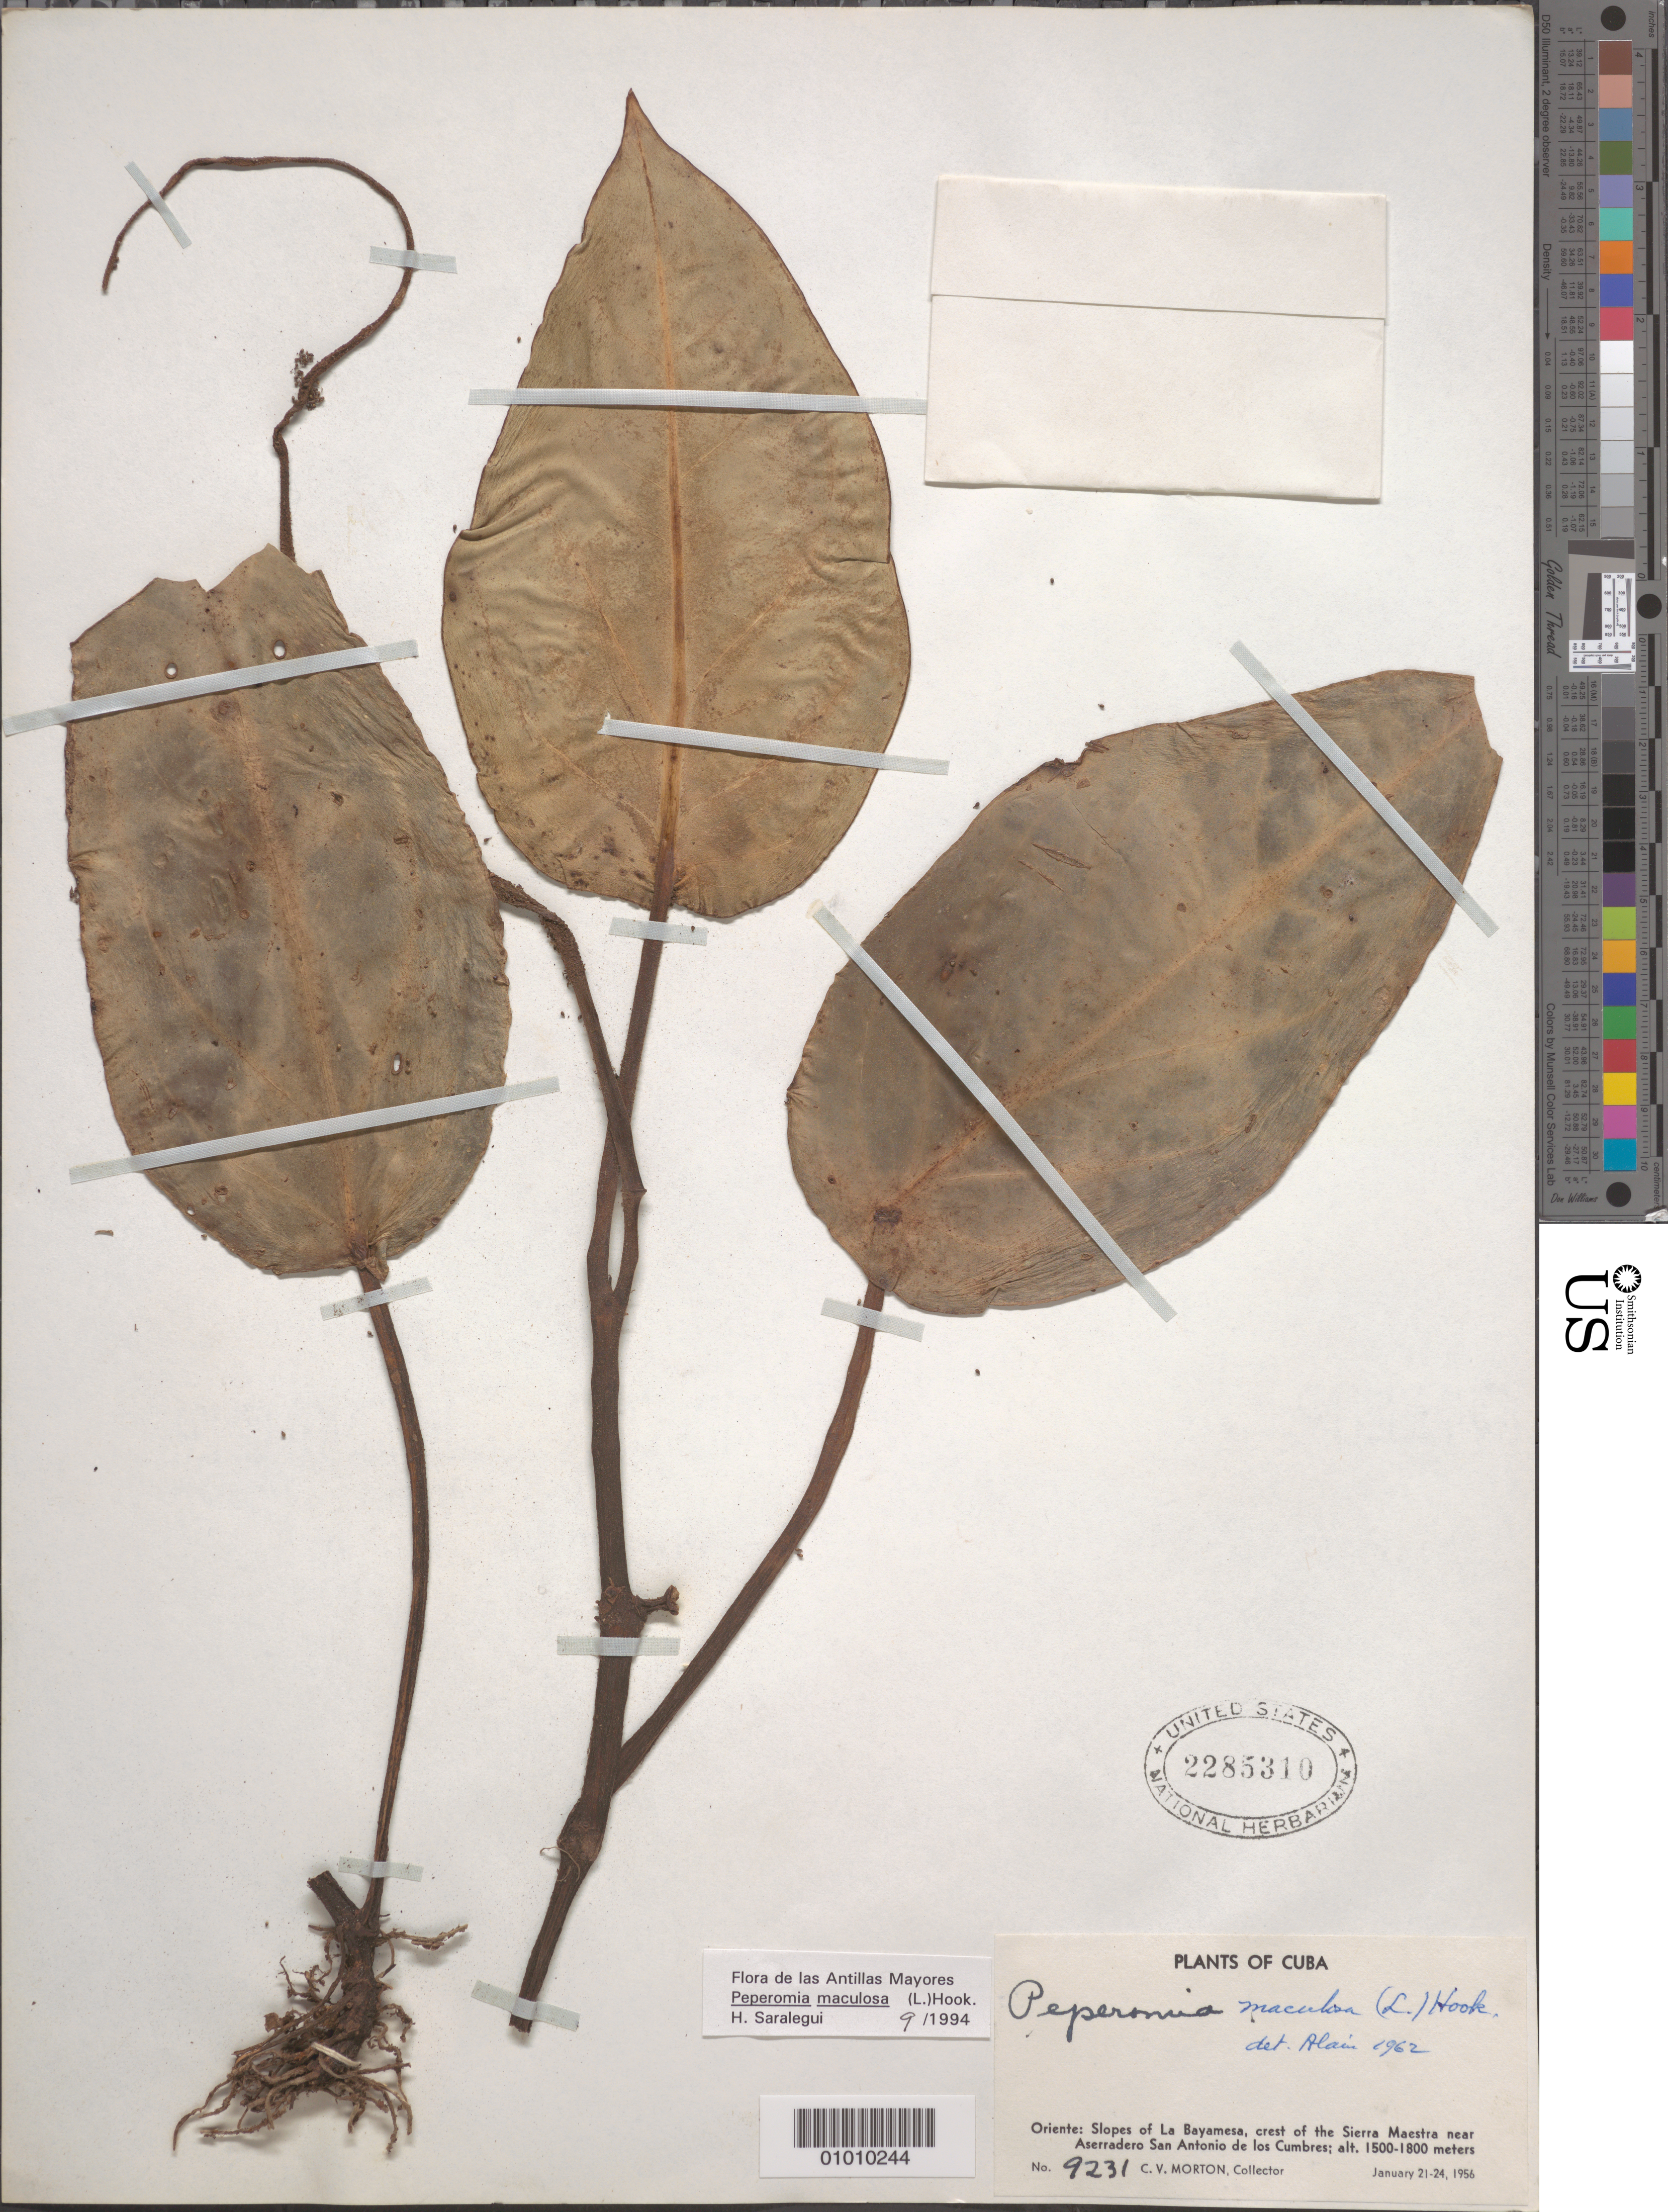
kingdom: Plantae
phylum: Tracheophyta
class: Magnoliopsida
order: Piperales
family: Piperaceae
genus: Peperomia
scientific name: Peperomia maculosa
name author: (L.) Hook.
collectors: C. V. Morton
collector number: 9231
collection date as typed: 21 Jan 1956 to 24 Jan 1956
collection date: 1956-01-21/1956-01-24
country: Cuba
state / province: Oriente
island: Cuba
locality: Slopes of La Bayamesa, crest of the Sierra Maestra near Aserradero San Antonio de los Cumbres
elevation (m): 1500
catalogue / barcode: US 2285310